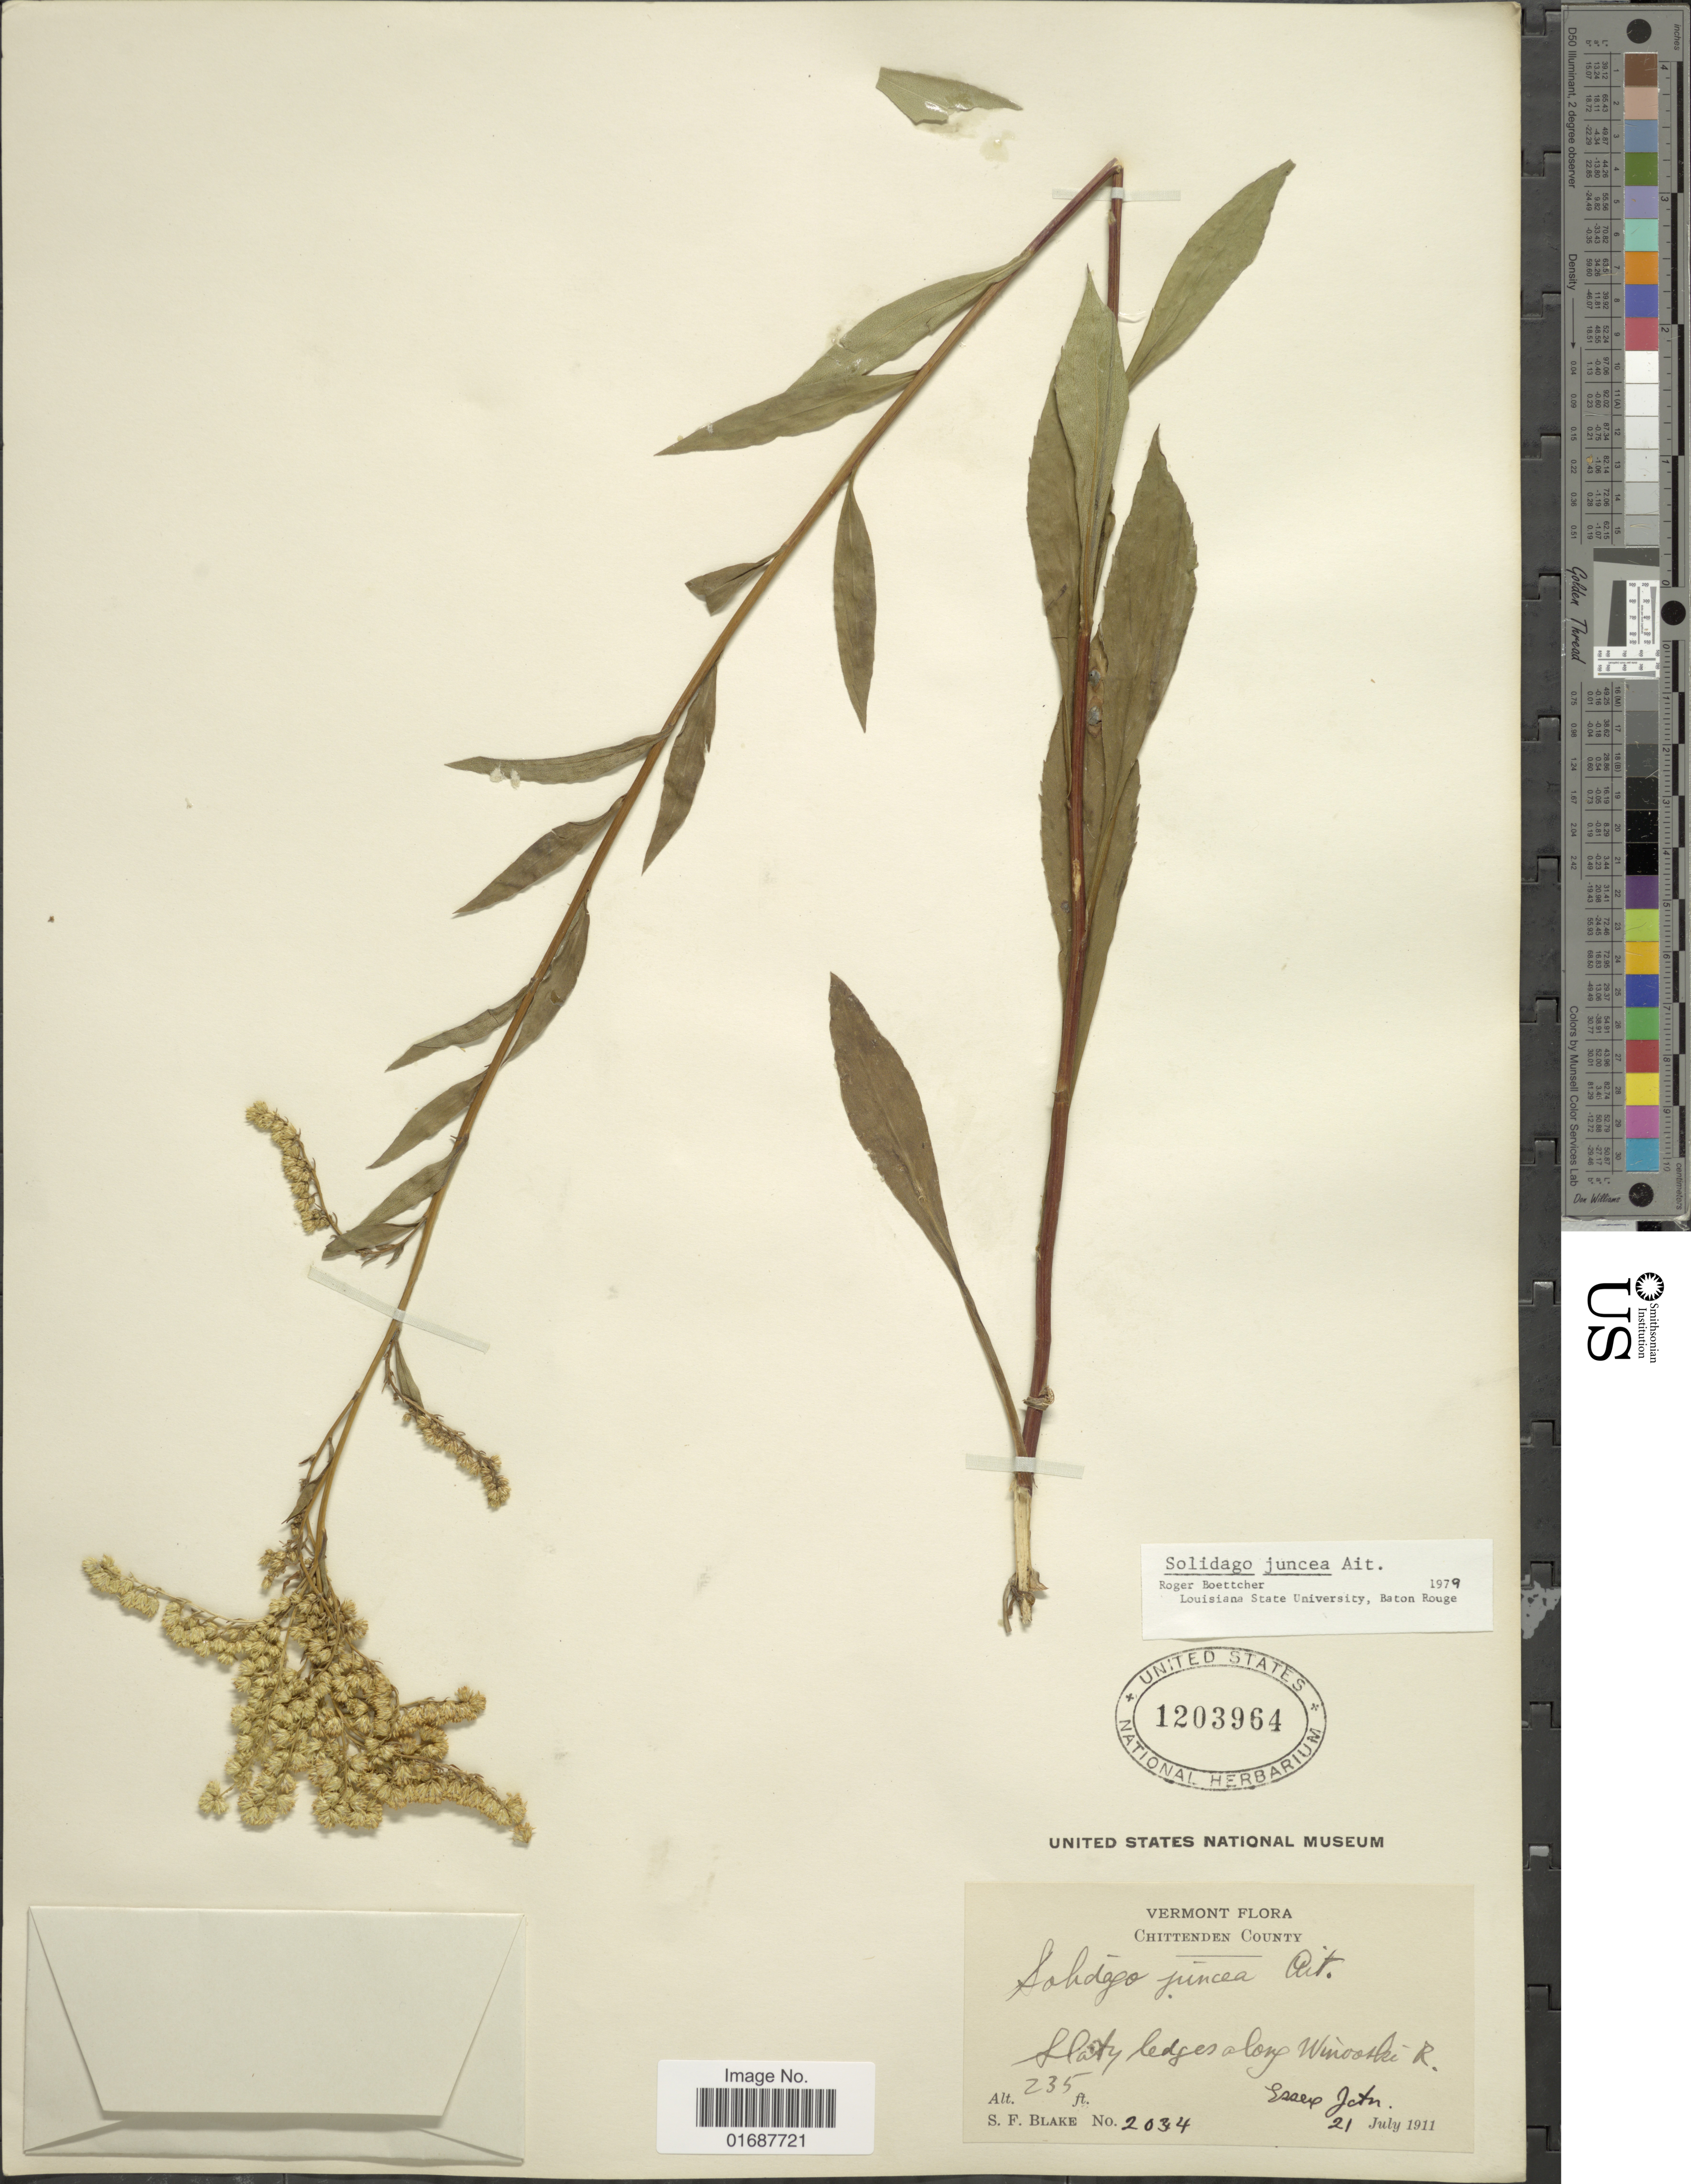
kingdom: Plantae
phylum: Tracheophyta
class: Magnoliopsida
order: Asterales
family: Asteraceae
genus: Solidago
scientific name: Solidago juncea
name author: Aiton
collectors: S. Blake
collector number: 2034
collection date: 1911-07-21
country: United States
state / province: Vermont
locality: Chittenden County. along Wincotki R.Essex Jctn.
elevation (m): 72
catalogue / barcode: US 1203964